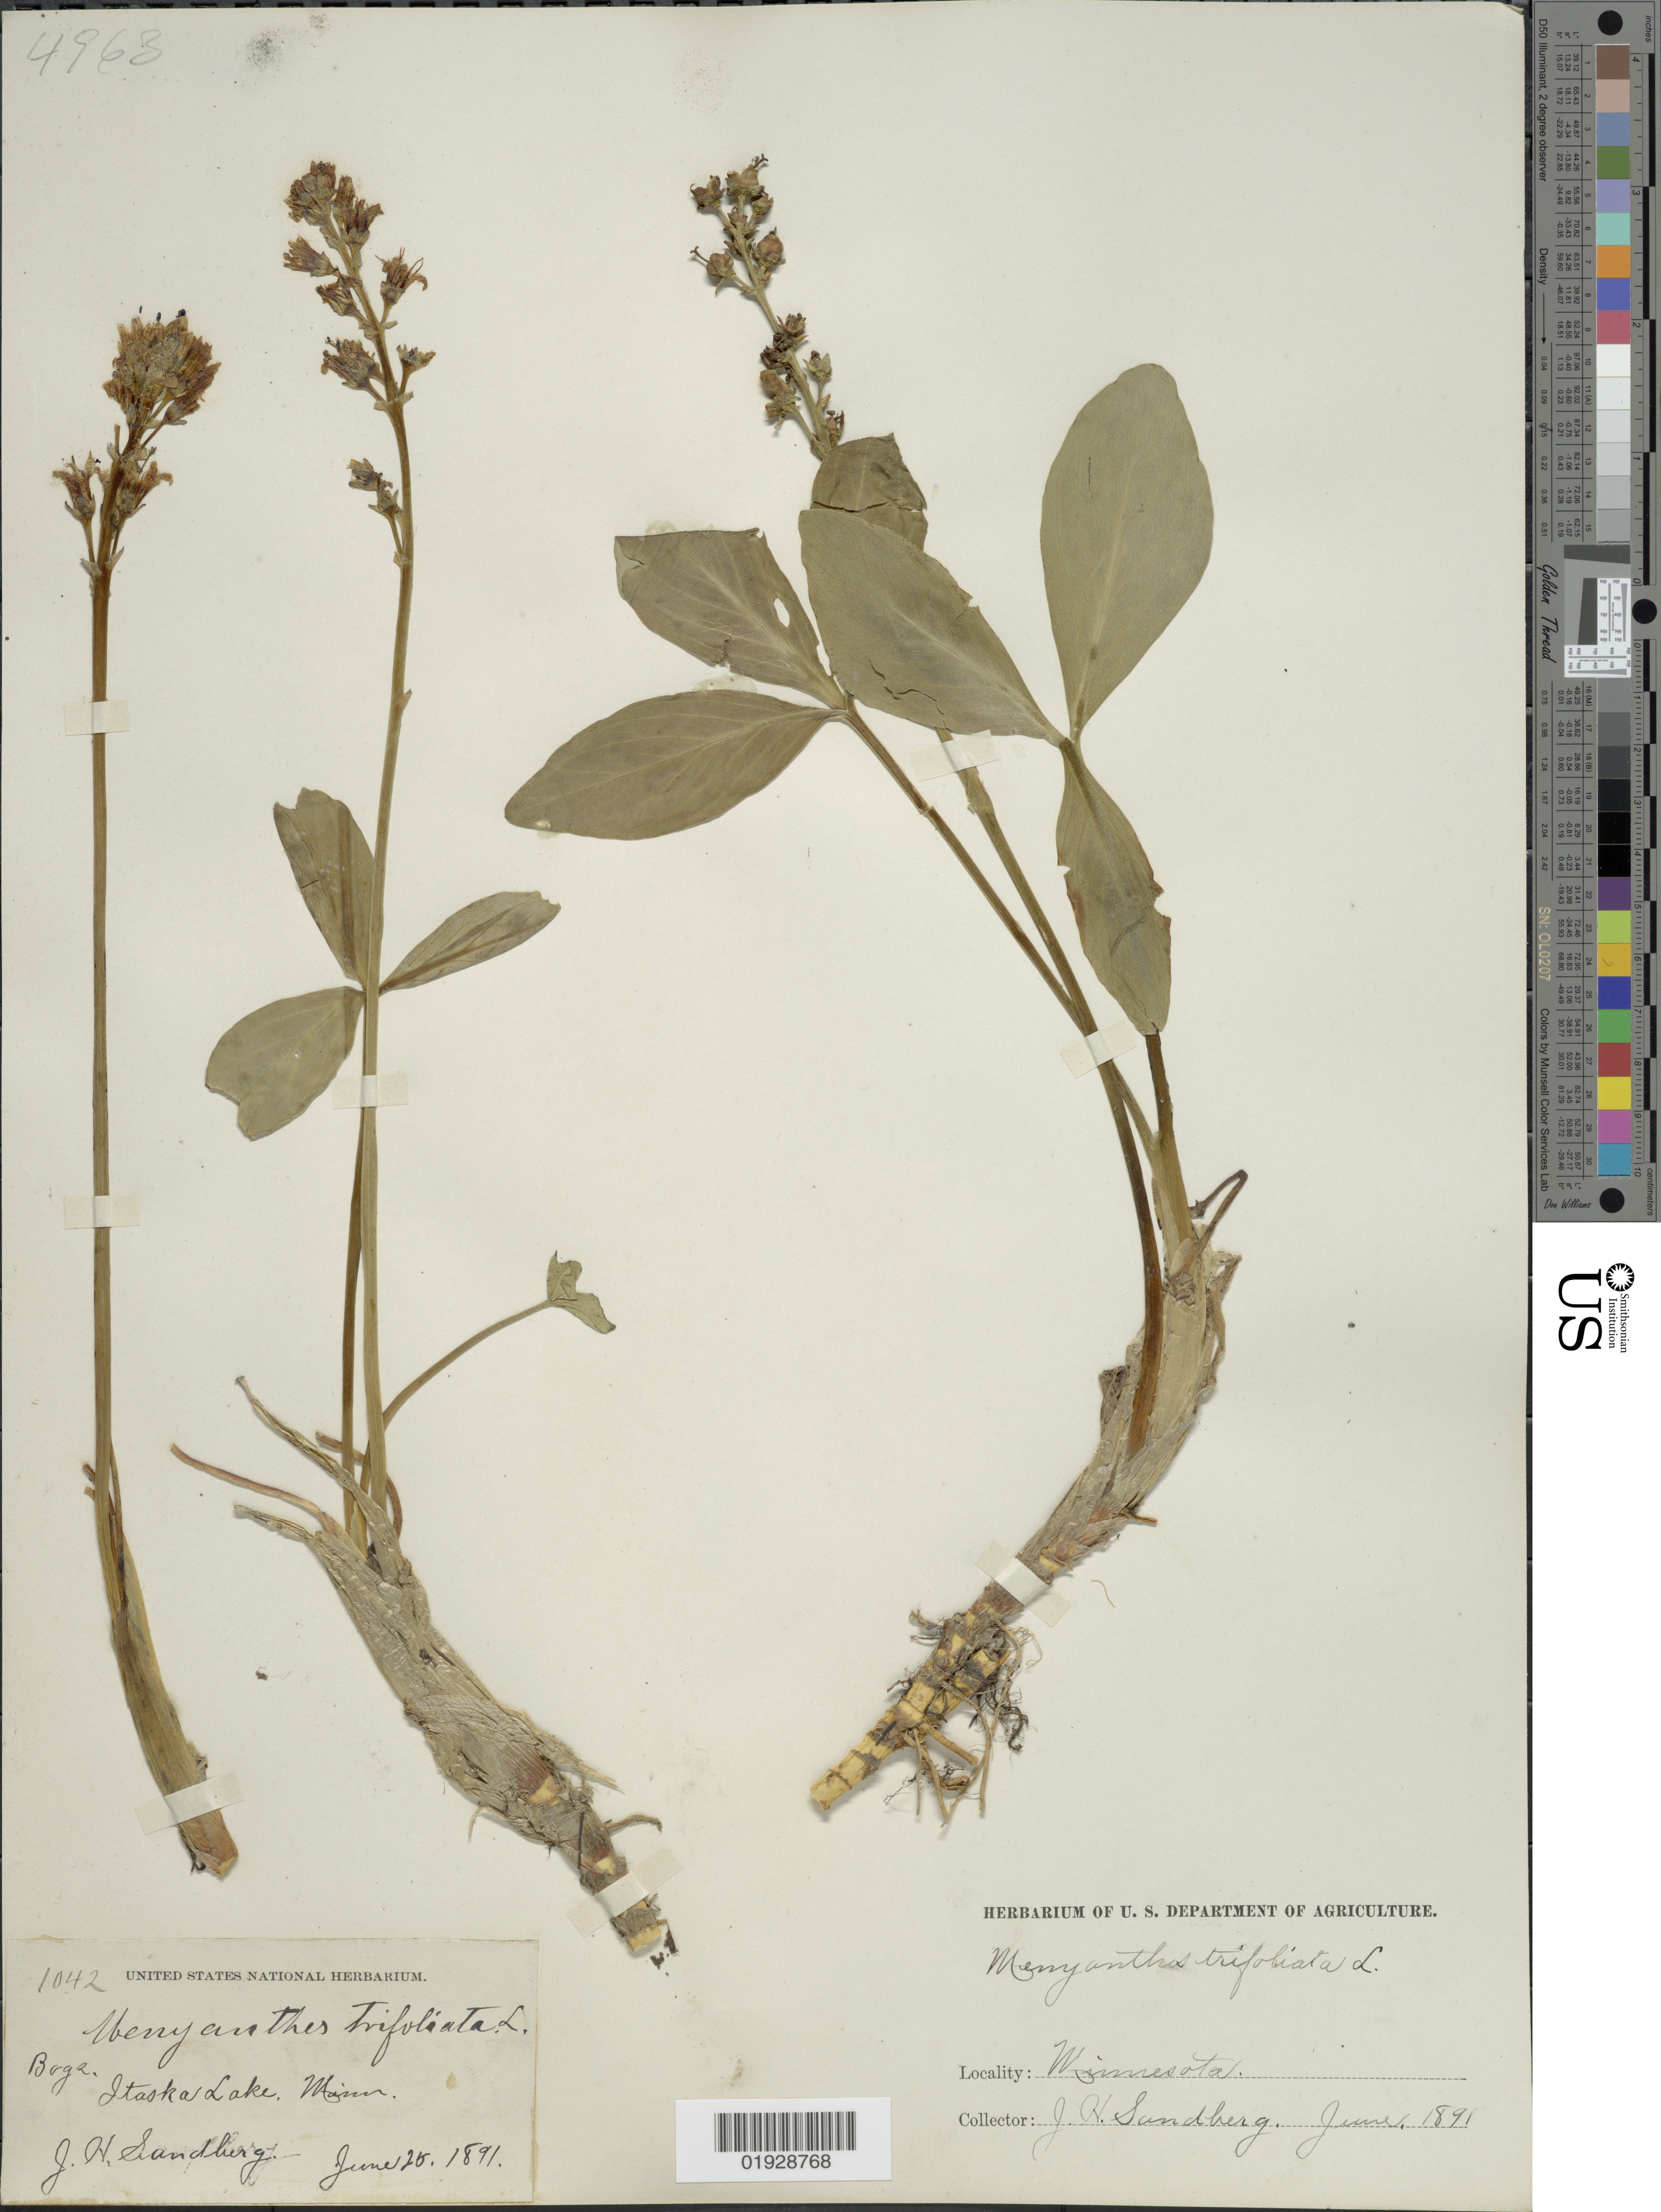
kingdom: Plantae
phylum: Tracheophyta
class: Magnoliopsida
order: Asterales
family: Menyanthaceae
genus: Menyanthes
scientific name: Menyanthes trifoliata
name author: L.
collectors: J. H. Sandberg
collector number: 1042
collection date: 1891-06-25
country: United States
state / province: Minnesota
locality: Itaska Lake